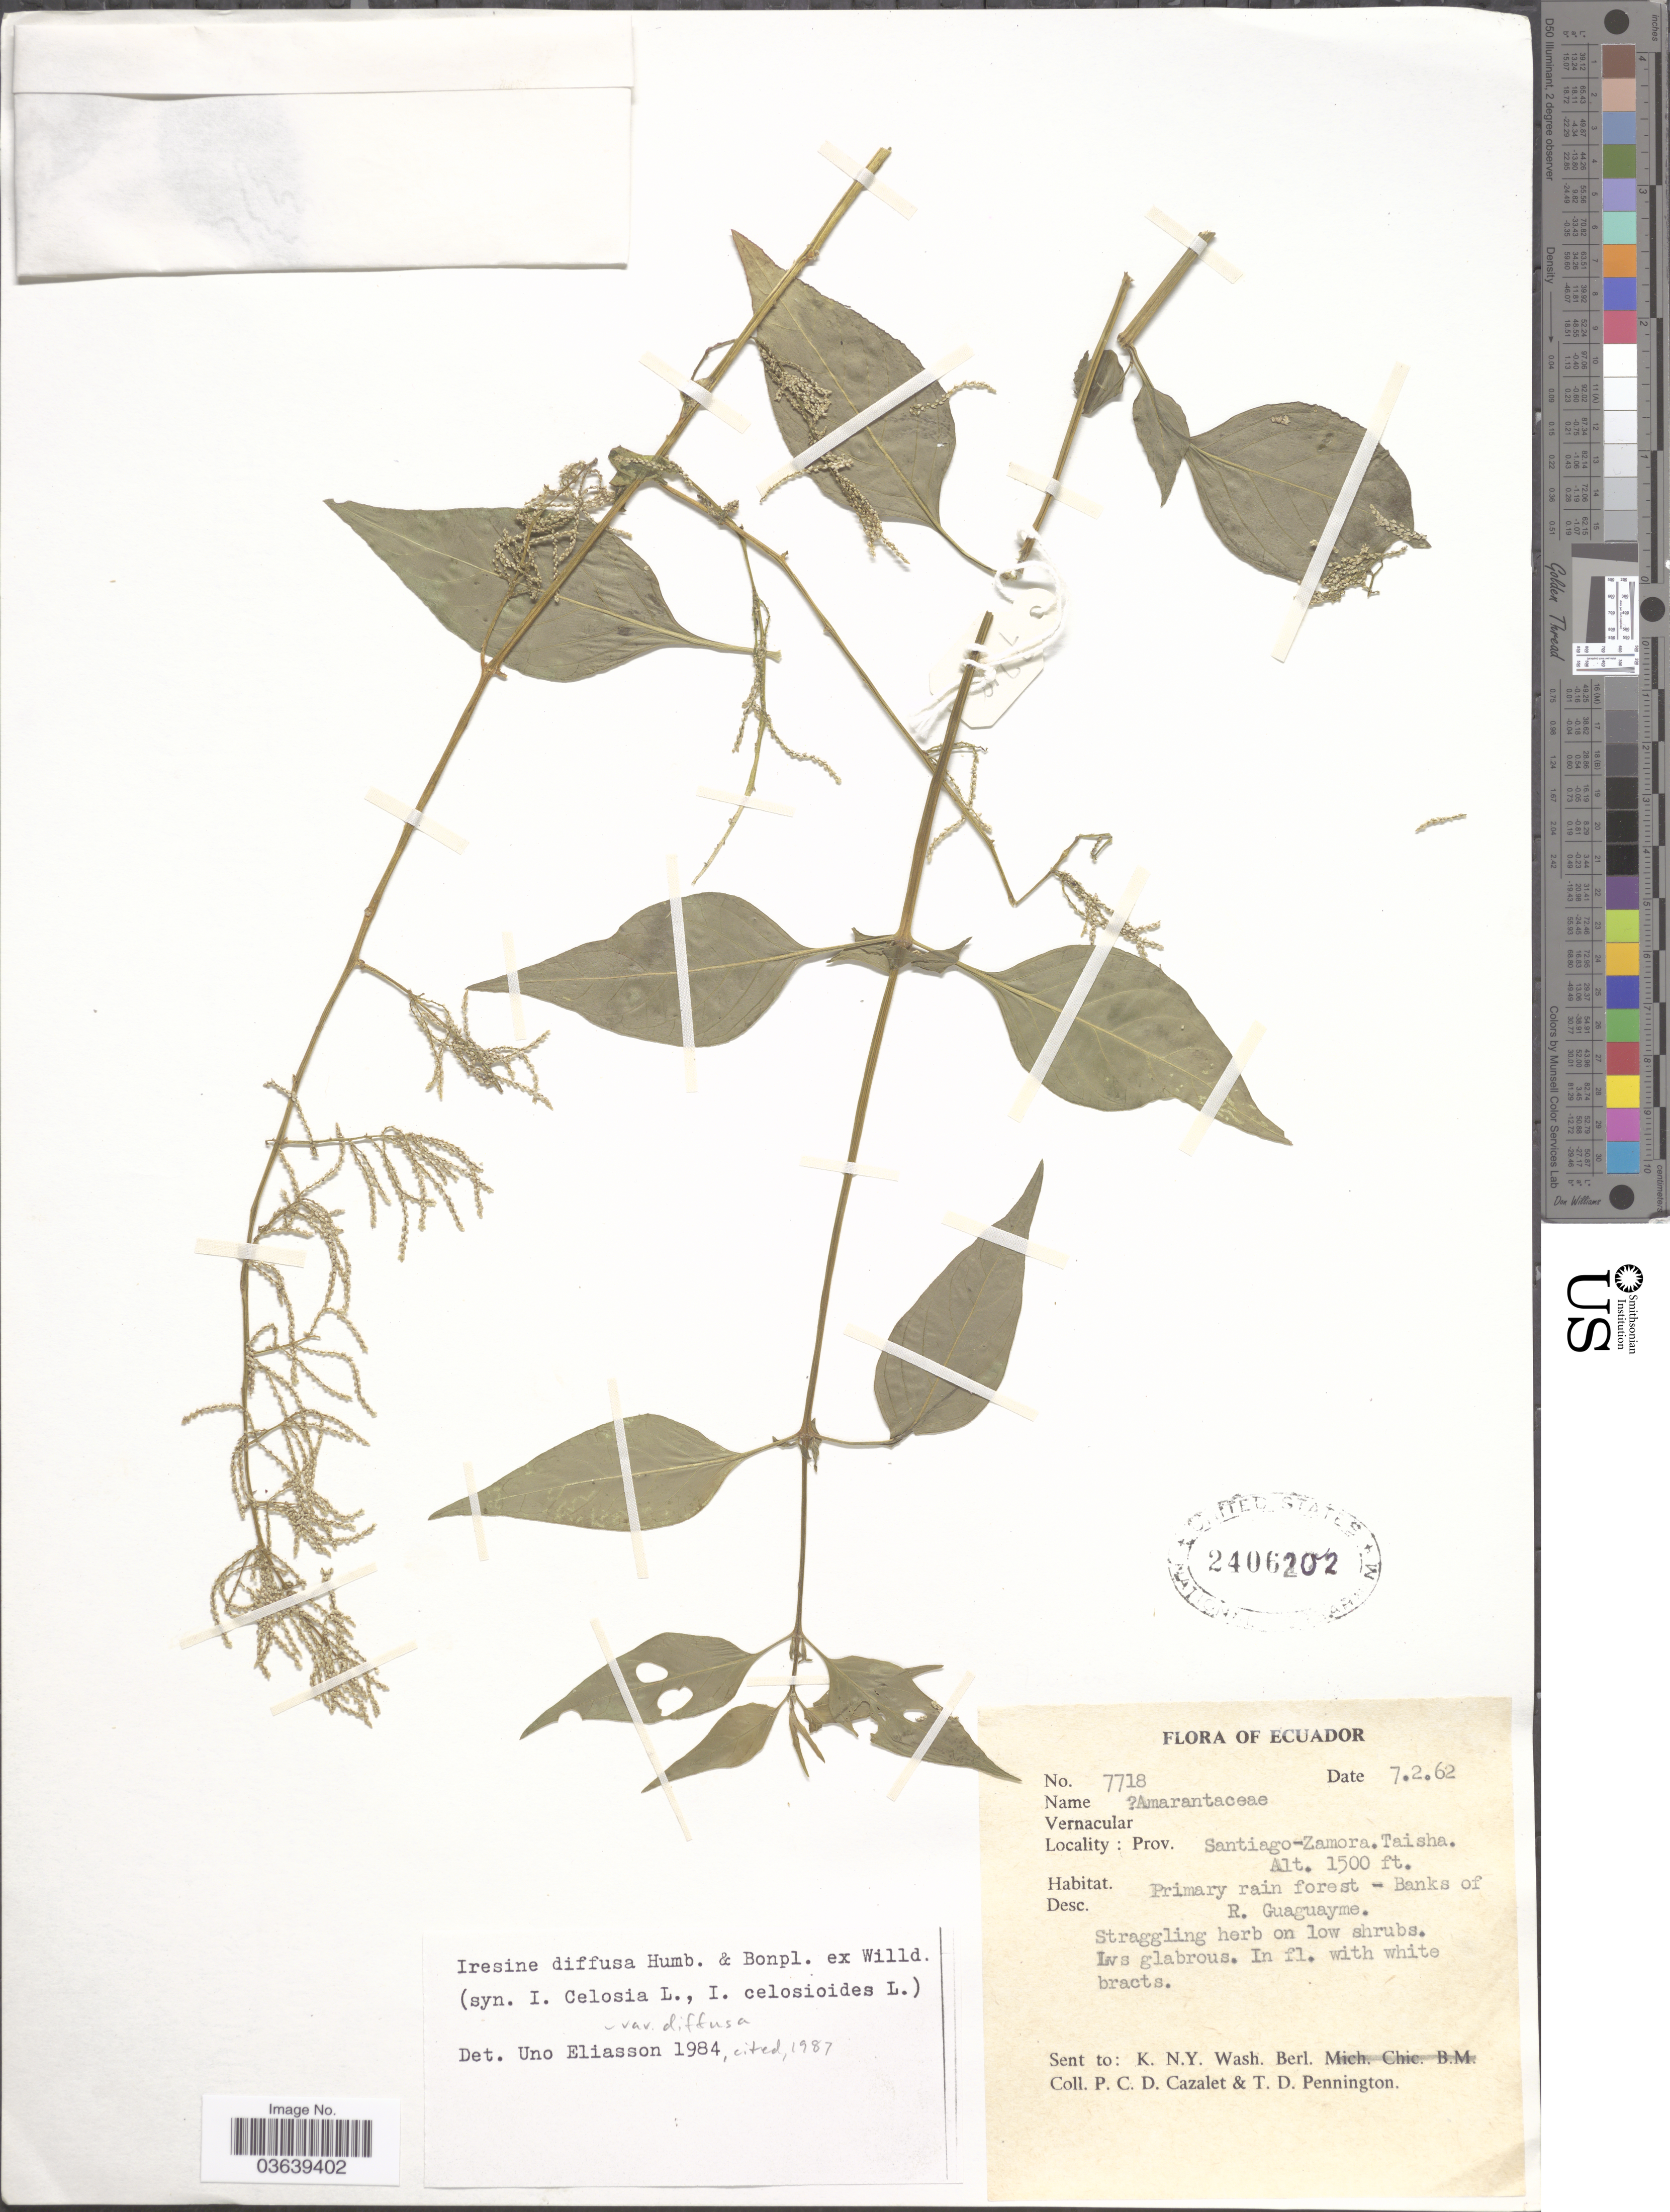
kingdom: Plantae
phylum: Tracheophyta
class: Magnoliopsida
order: Caryophyllales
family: Amaranthaceae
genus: Iresine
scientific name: Iresine diffusa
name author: Humb. & Bonpl. ex Willd.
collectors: P. C. D. Cazalet & T. D. Pennington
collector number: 7718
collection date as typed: Transcribed d/m/y: 7/2/62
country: Ecuador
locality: Santiago-Zamora. Taisha. Banks of R. Guaguayme.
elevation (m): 457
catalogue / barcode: US 2406202